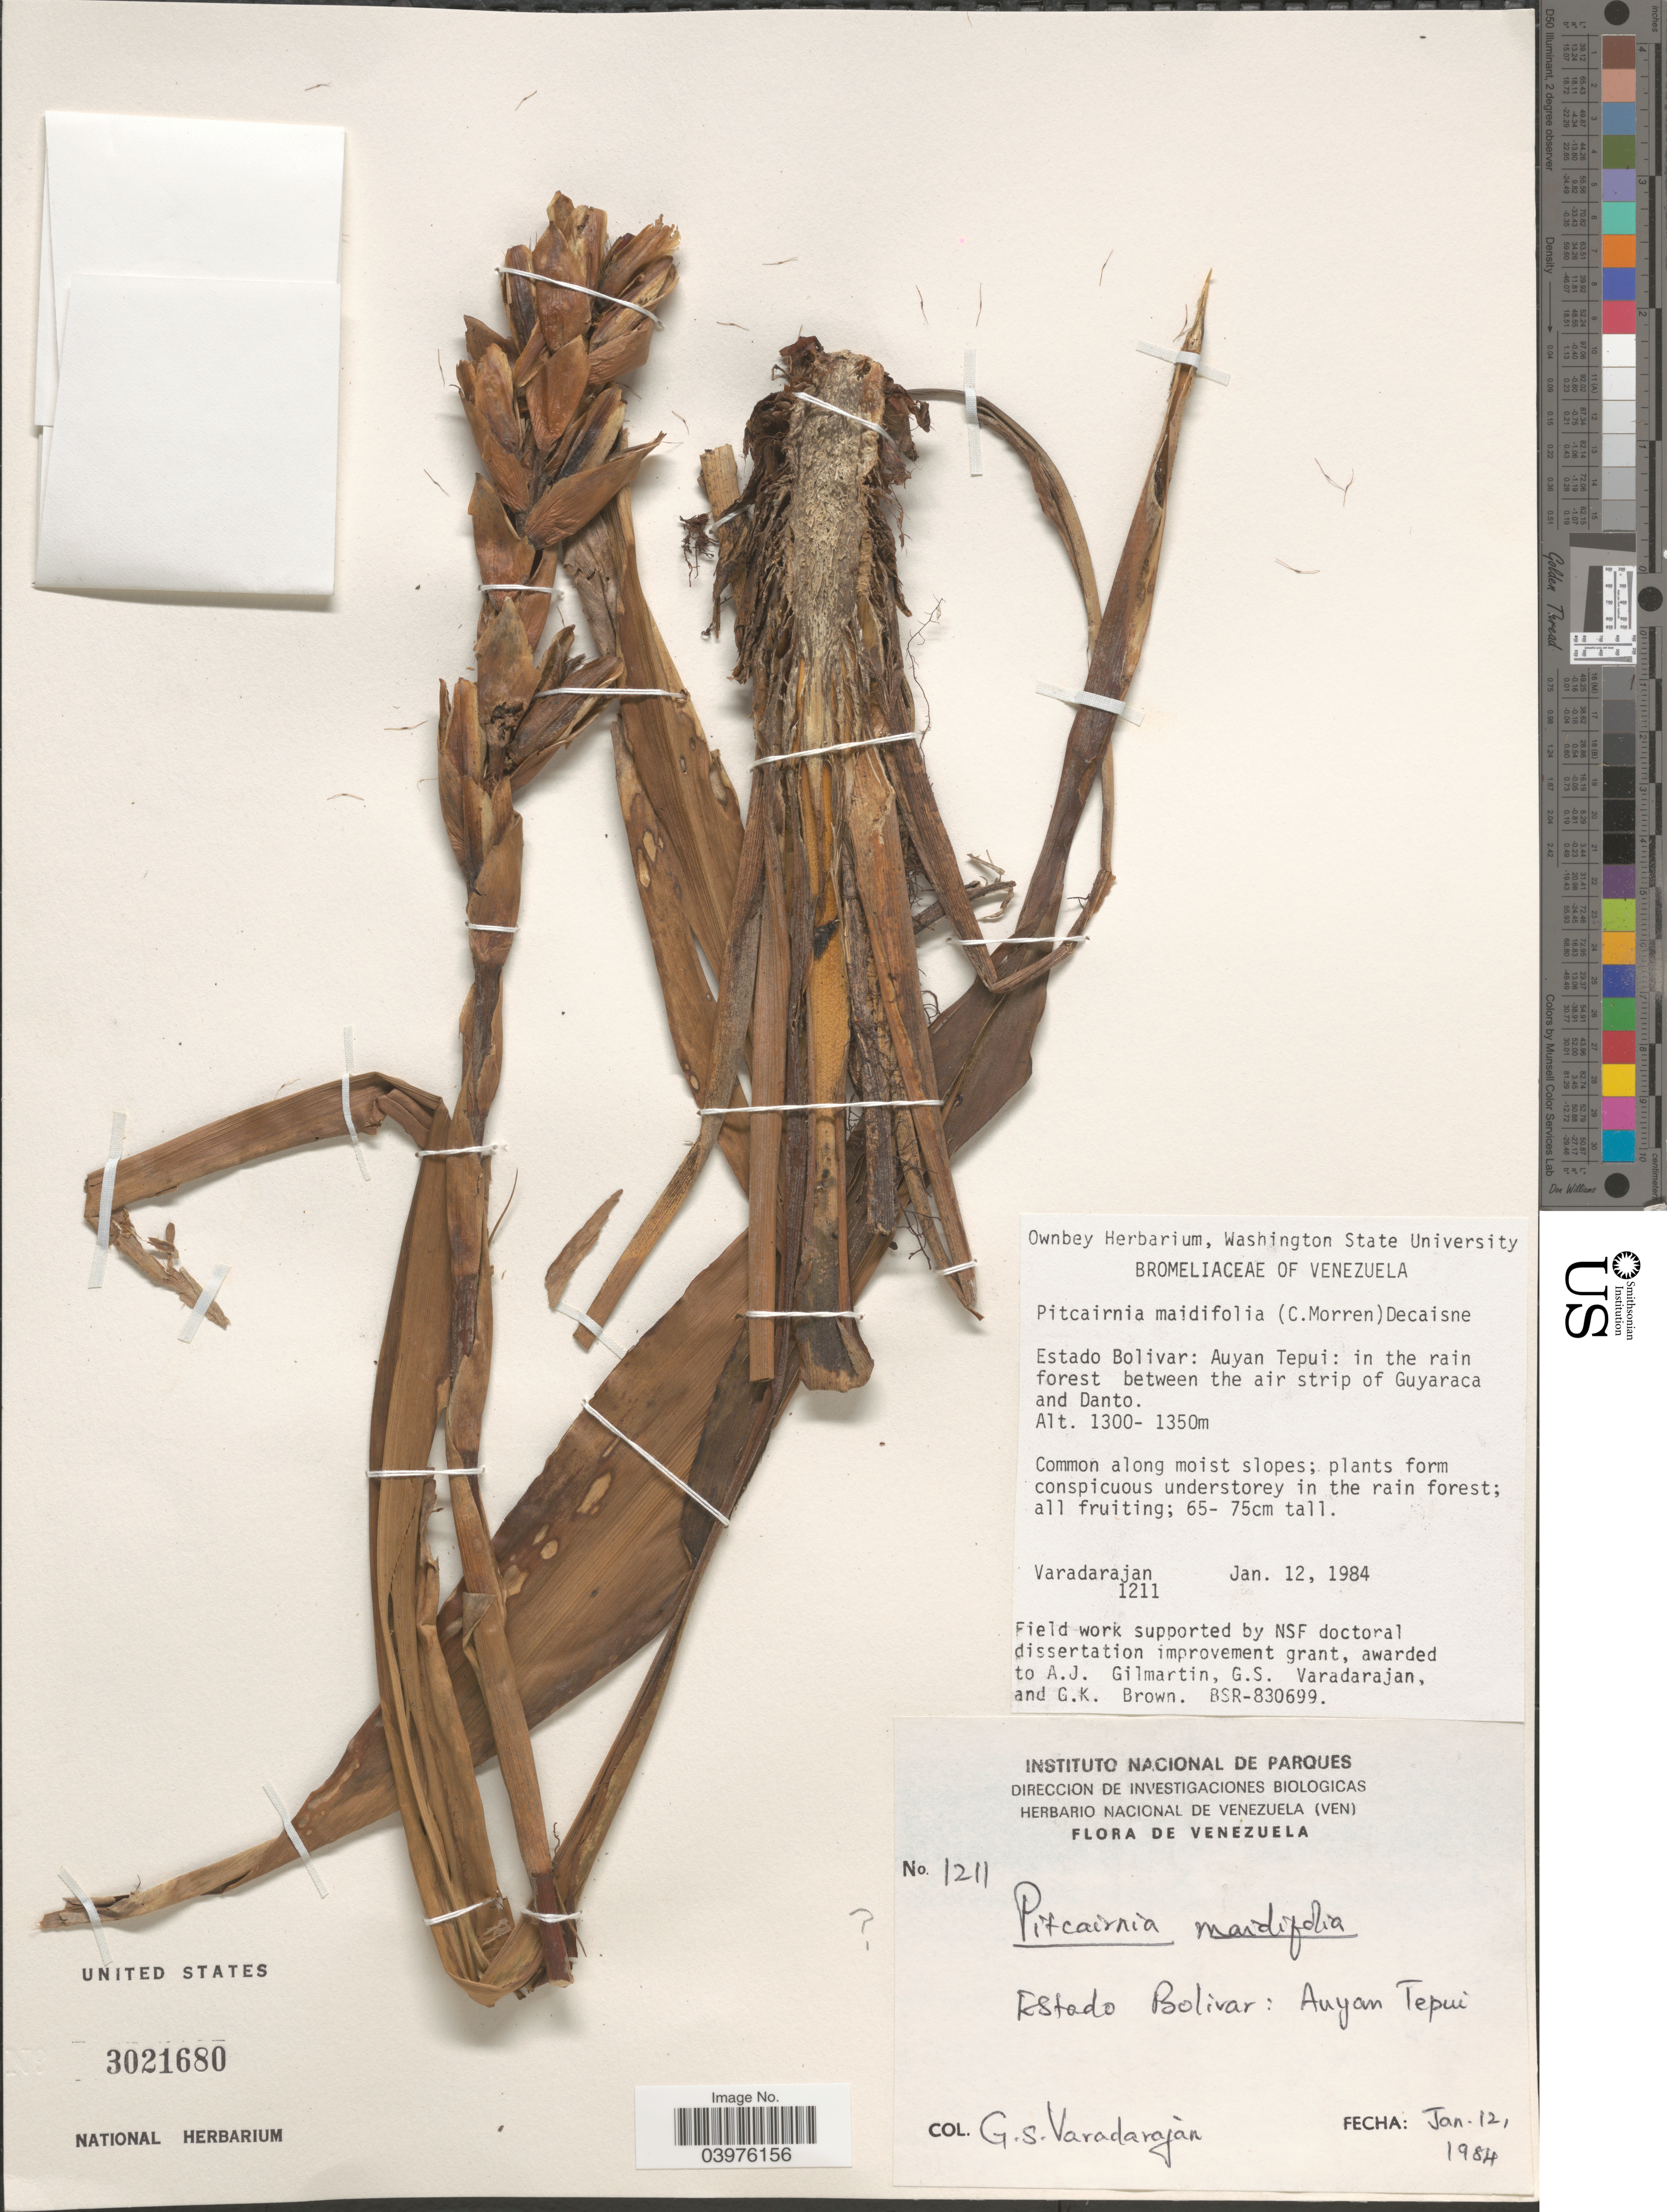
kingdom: Plantae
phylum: Tracheophyta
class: Liliopsida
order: Poales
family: Bromeliaceae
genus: Pitcairnia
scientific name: Pitcairnia maidifolia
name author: (C. Morren) Decne. ex Planch.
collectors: G. S. Varadarajan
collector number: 1211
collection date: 1984-01-12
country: Venezuela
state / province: Bolivar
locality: Auyan Tepui: in the rain forest between the air strip of Guyaraca and Danto. Common along moist slopes.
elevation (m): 1300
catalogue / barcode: US 3021680